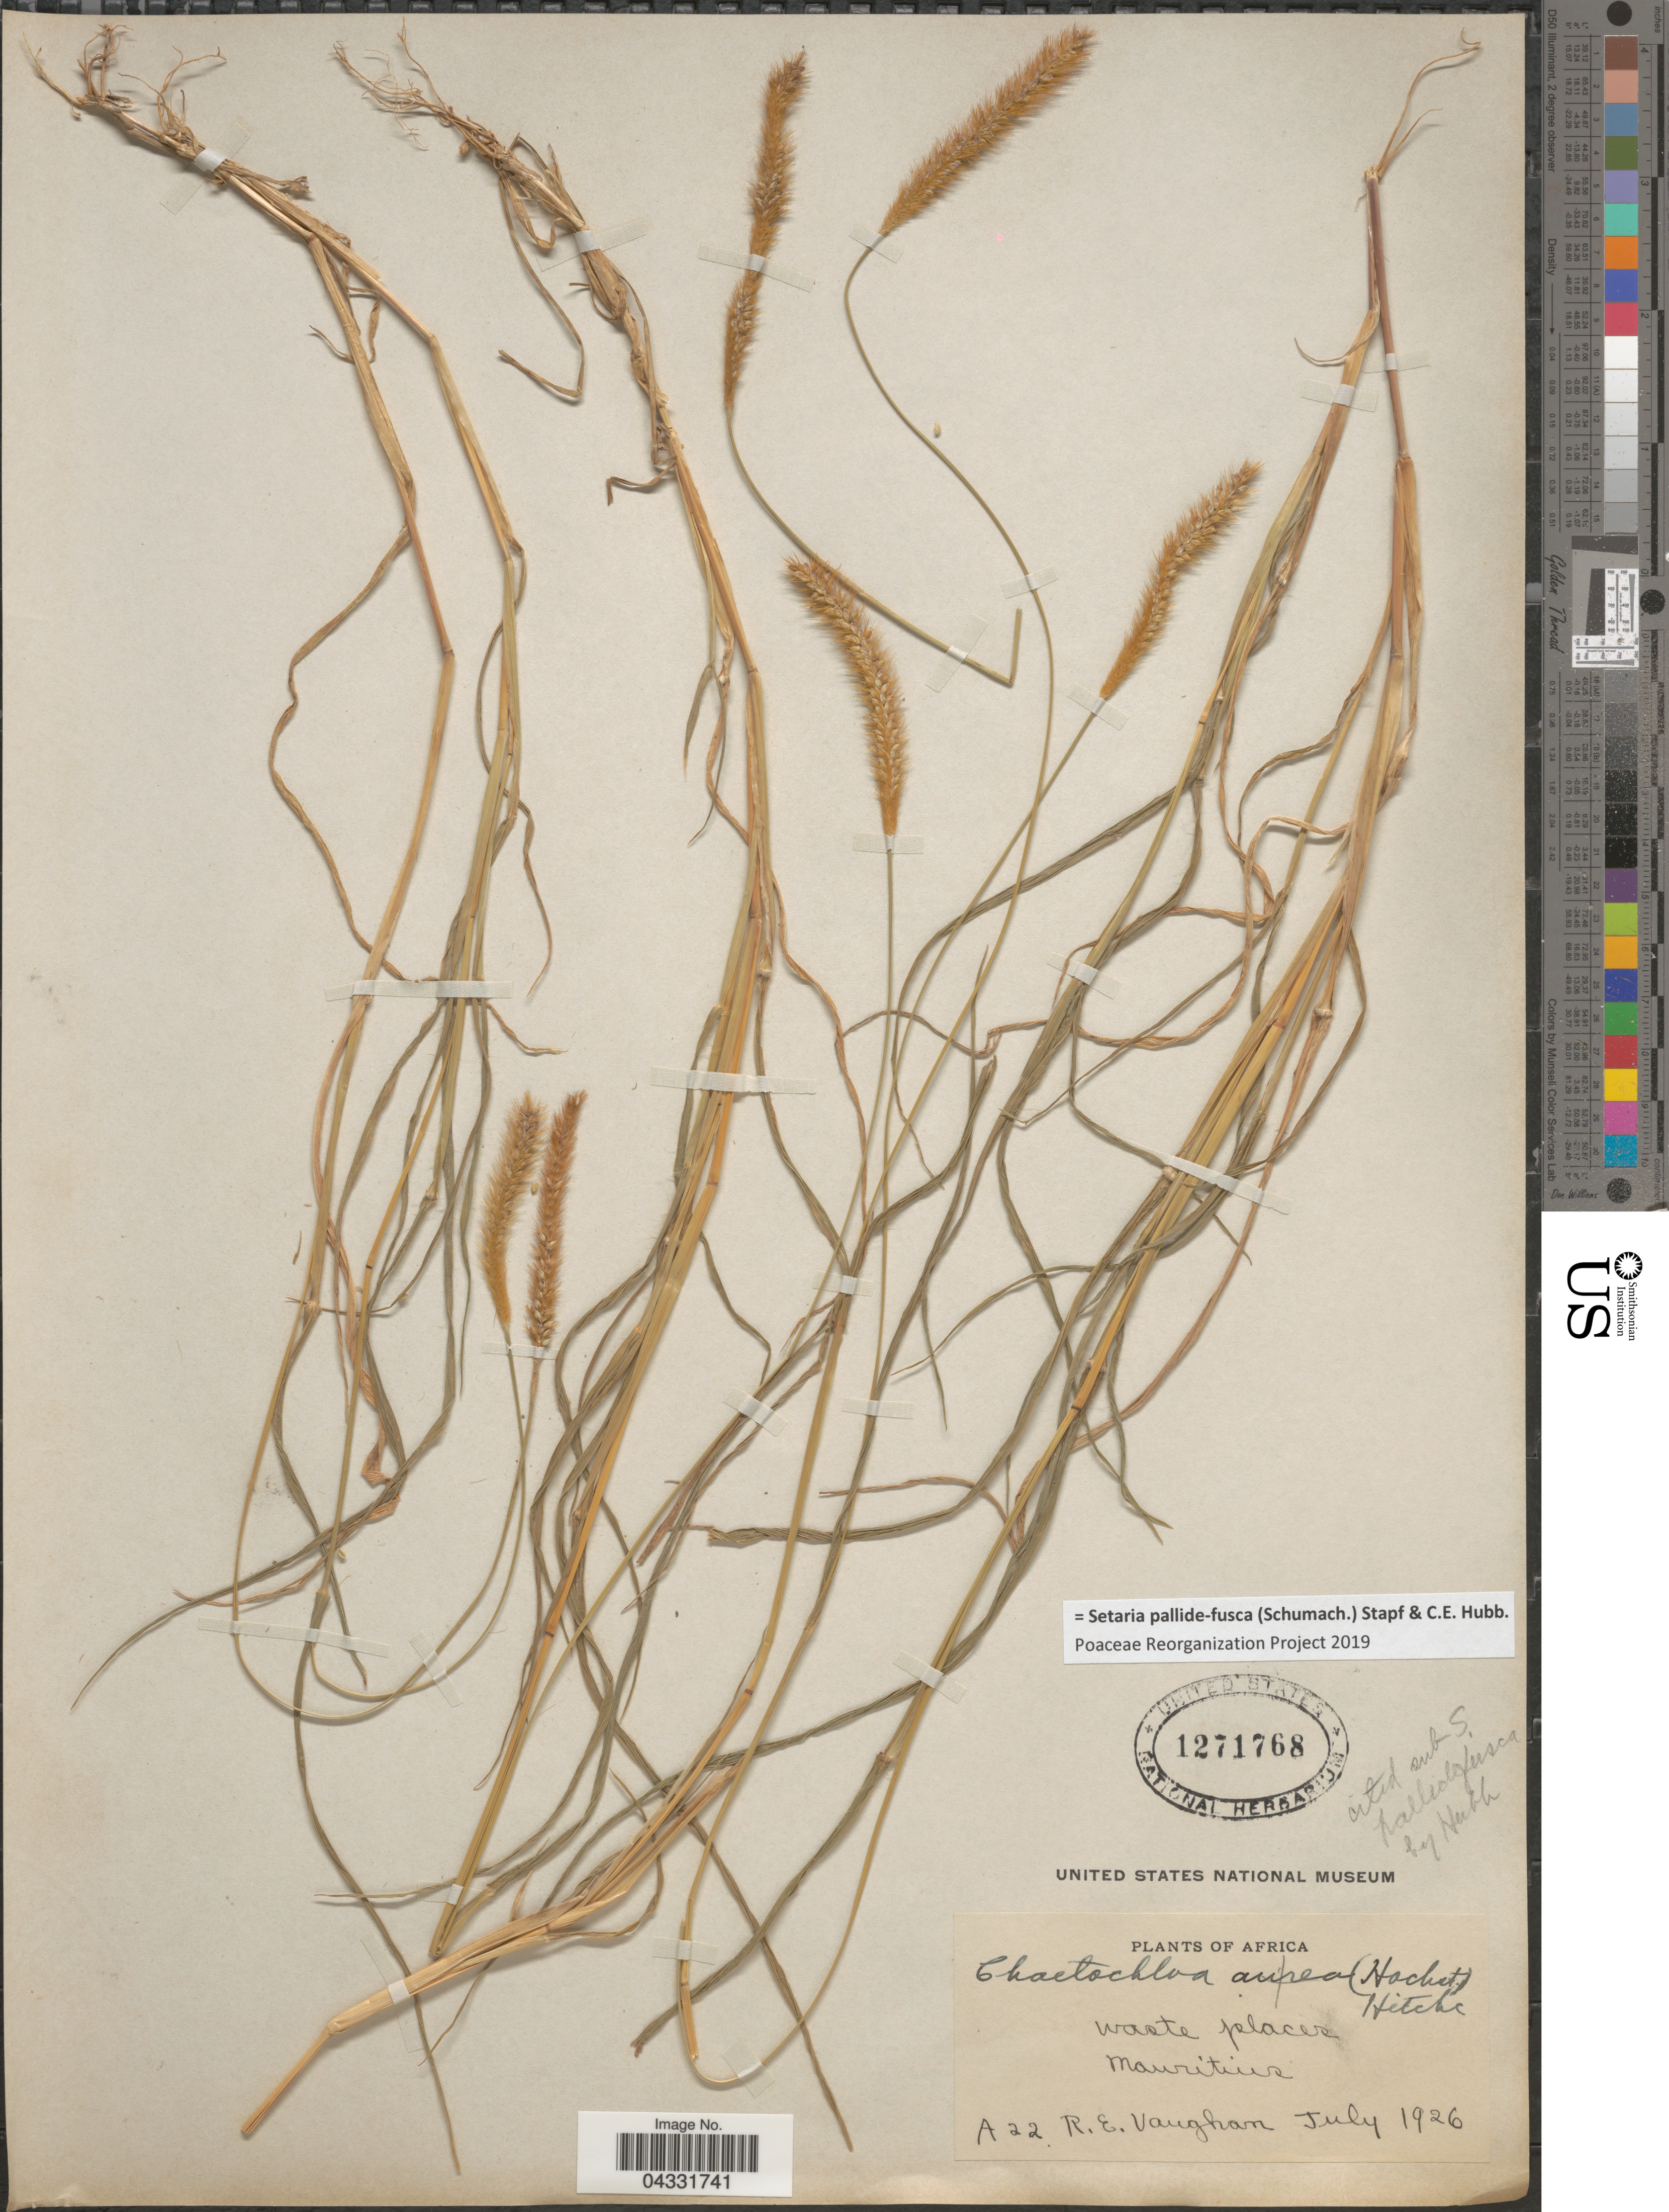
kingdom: Plantae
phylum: Tracheophyta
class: Liliopsida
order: Poales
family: Poaceae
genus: Setaria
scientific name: Setaria pallide-fusca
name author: (Schumach.) Stapf & C.E. Hubb.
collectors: R. Vaughan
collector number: A22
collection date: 1926-07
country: Mauritius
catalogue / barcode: US 1271768